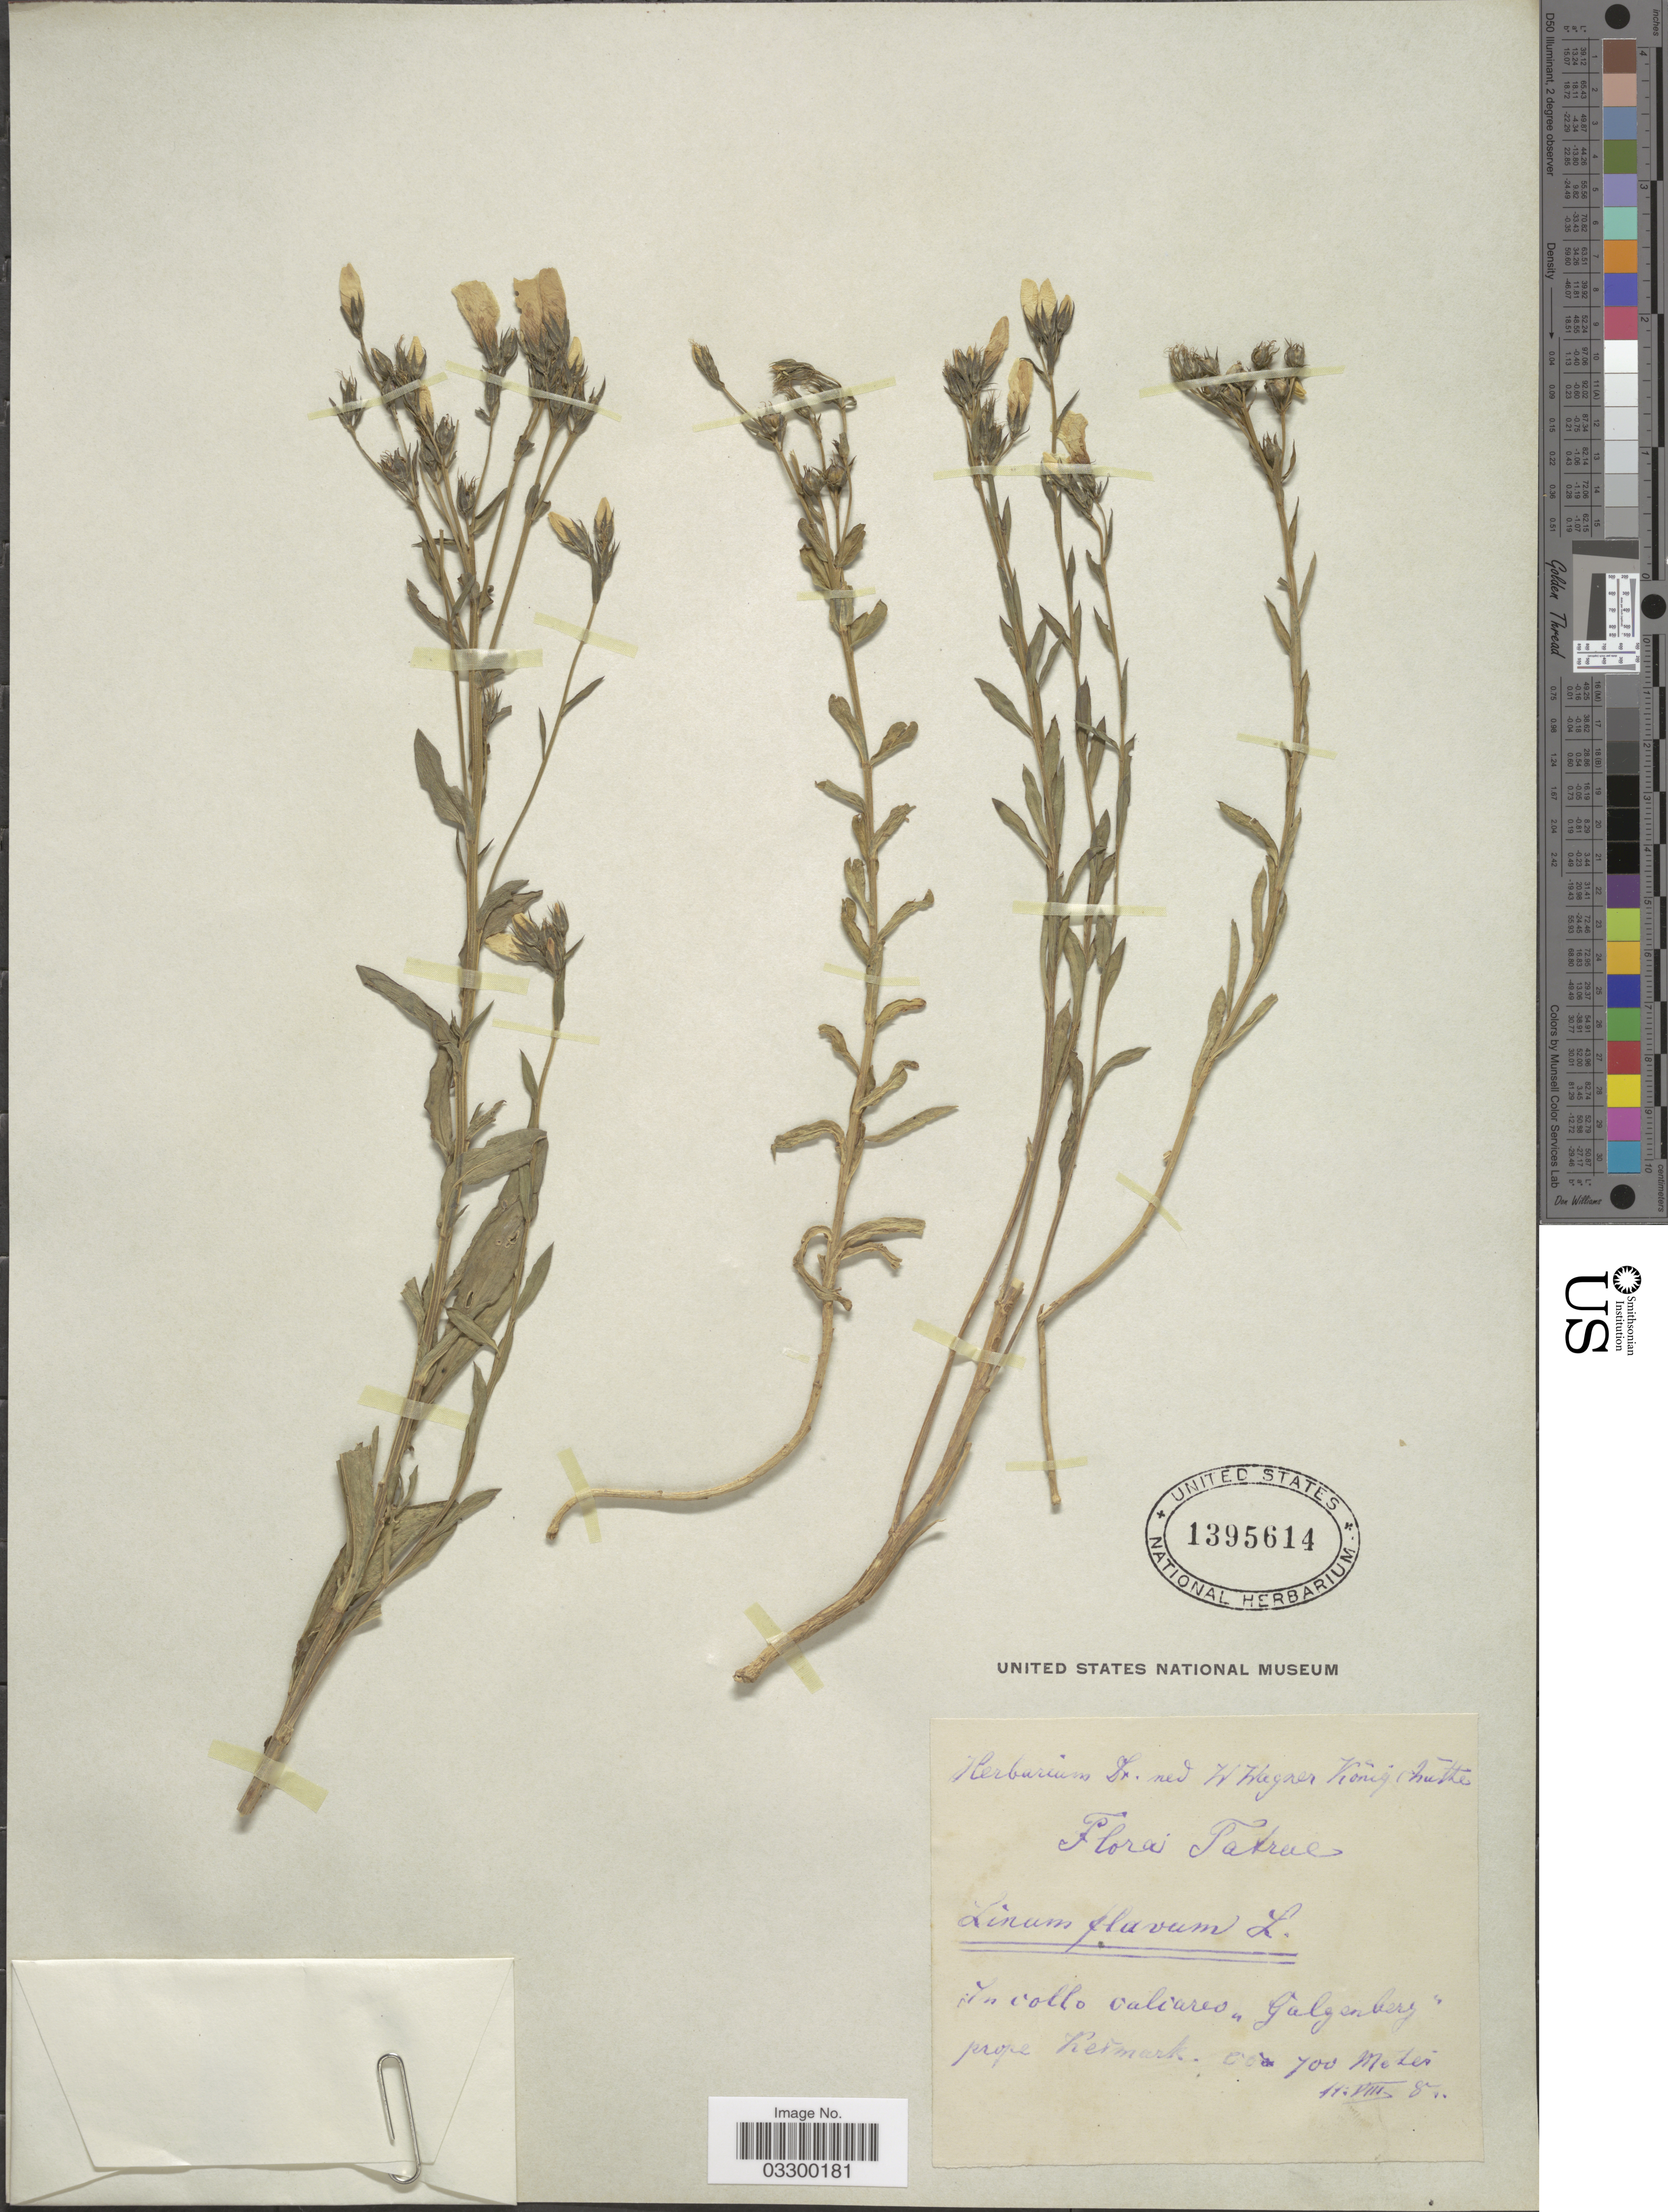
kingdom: Plantae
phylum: Tracheophyta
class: Magnoliopsida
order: Malpighiales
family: Linaceae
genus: Linum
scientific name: Linum flavum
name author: L.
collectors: Ex herb. Dr. W. Wagner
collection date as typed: Transcribed d/m/y: 11/8/81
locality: Tatrae. In collo caliares "Galgenberg" prope Kermark [interpreted].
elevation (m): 700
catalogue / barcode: US 1395614